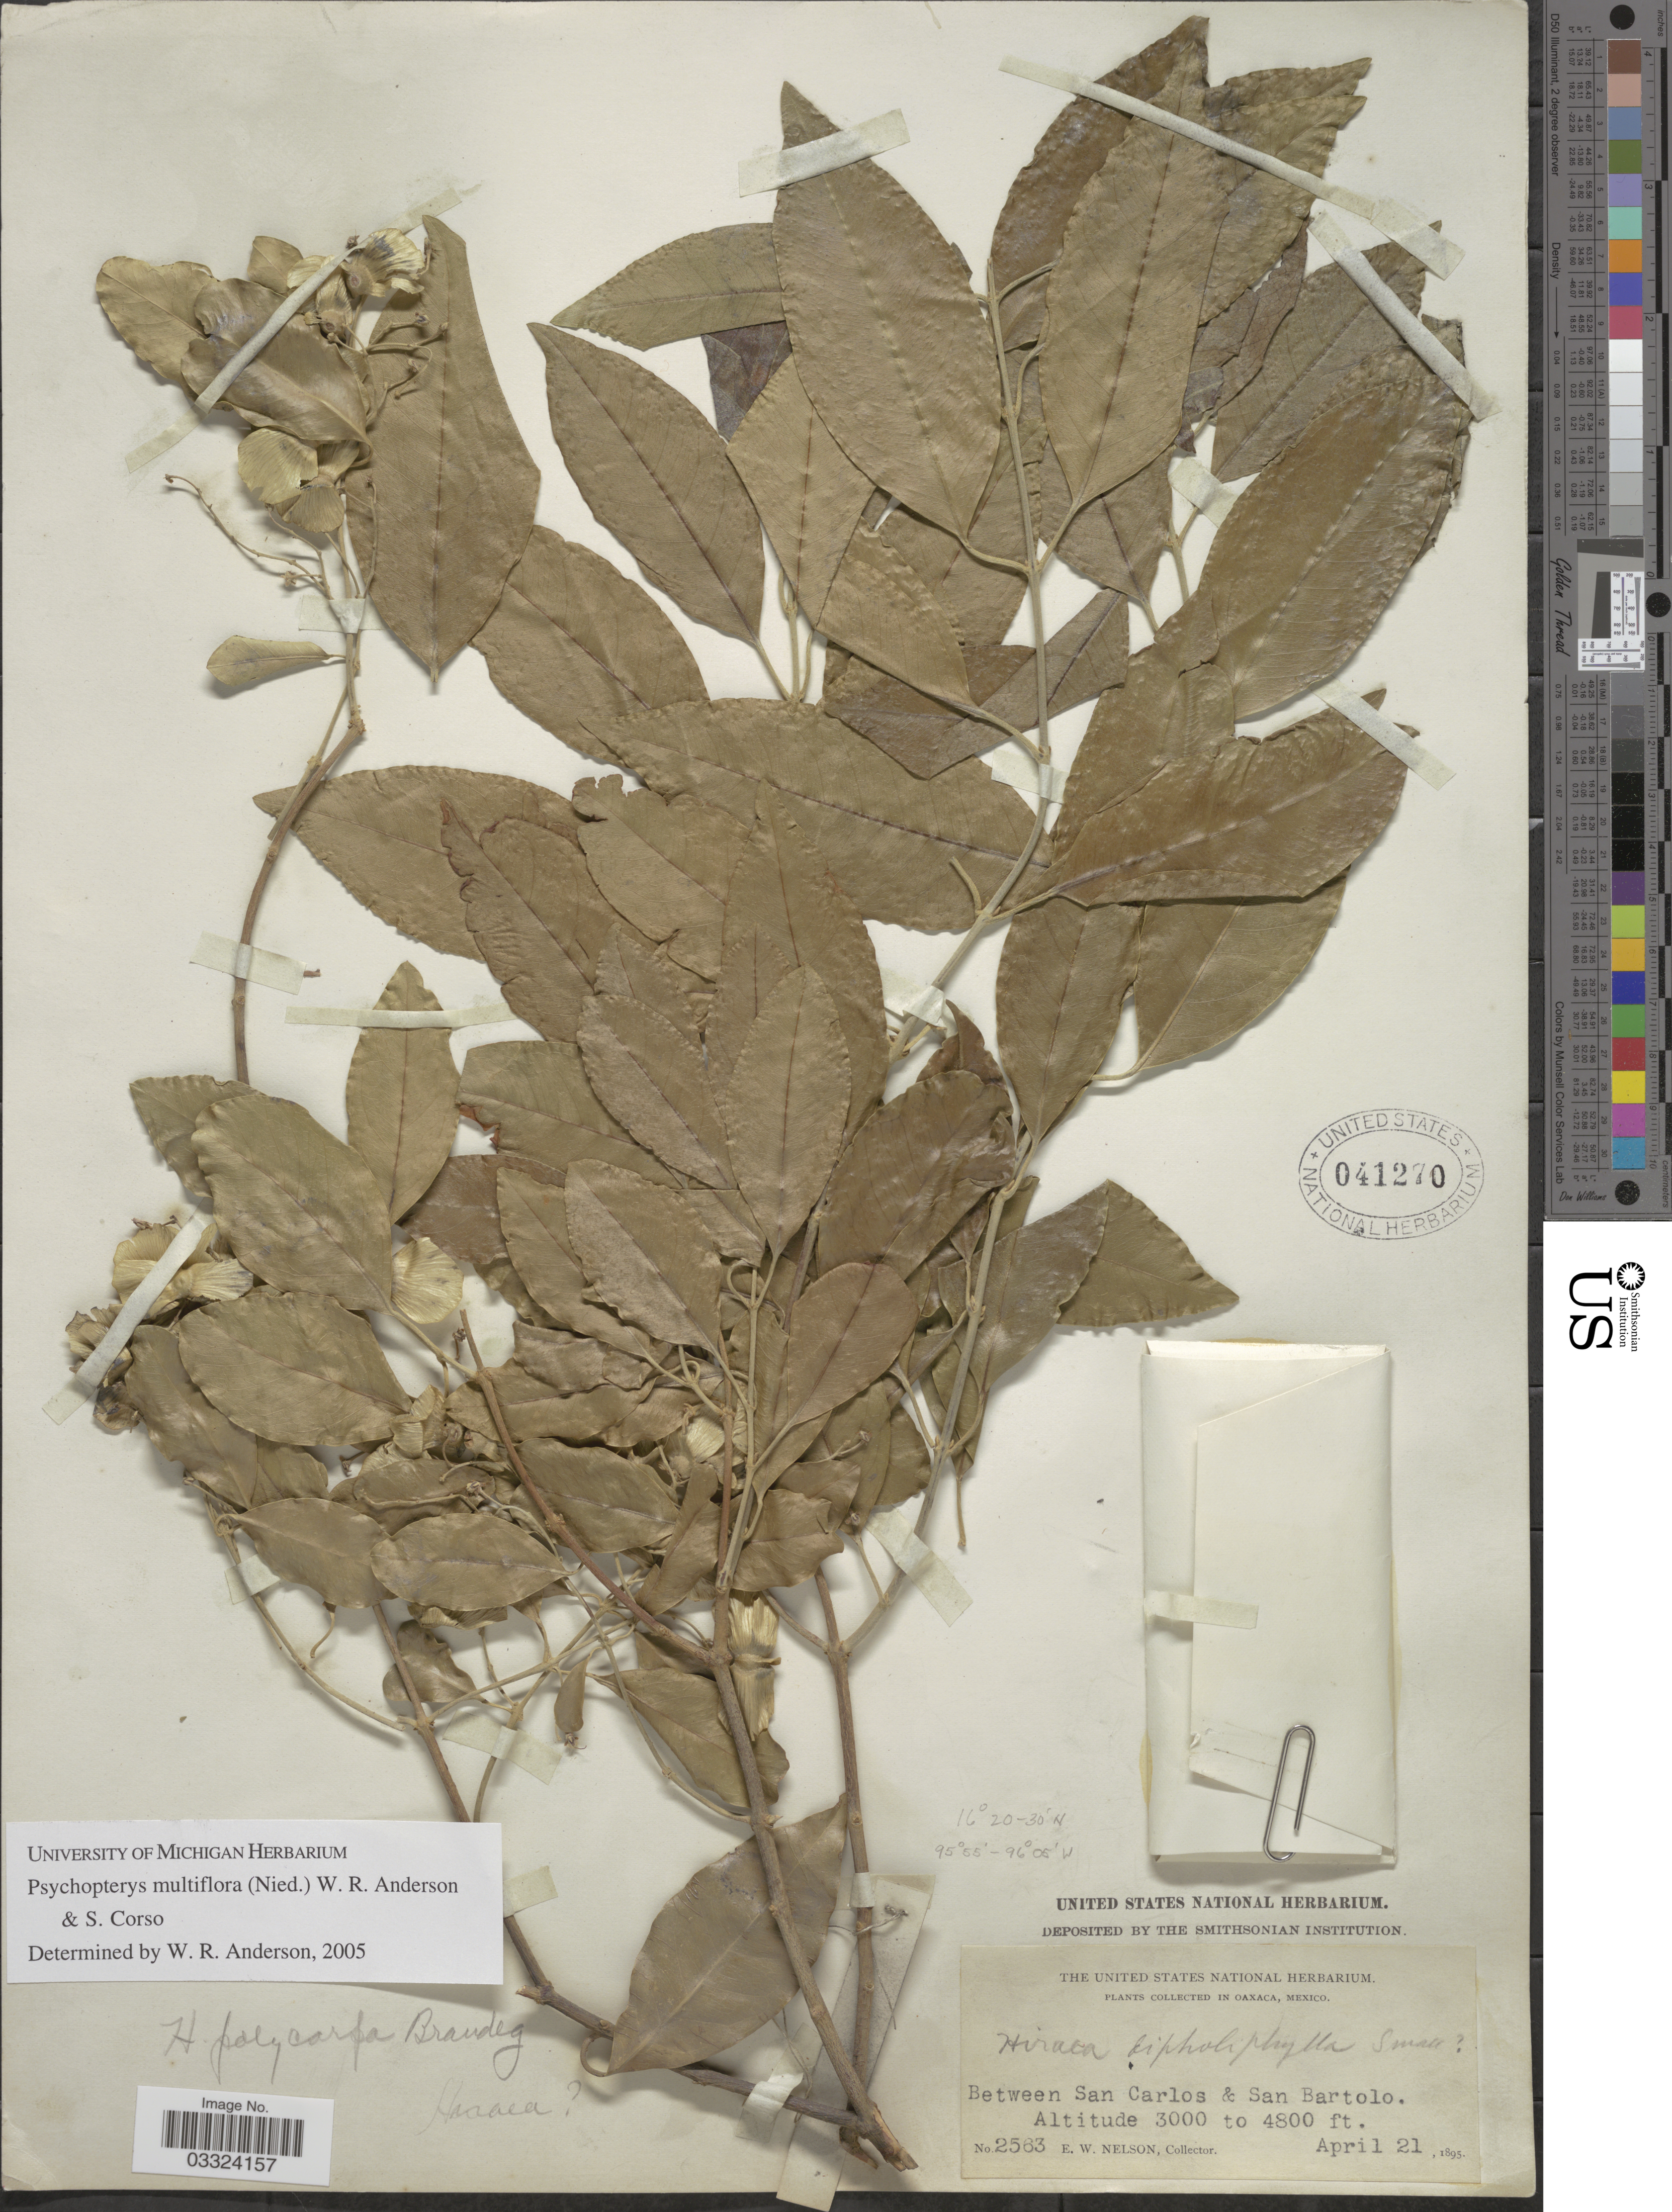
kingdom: Plantae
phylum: Tracheophyta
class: Magnoliopsida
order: Malpighiales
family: Malpighiaceae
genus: Psychopterys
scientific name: Psychopterys multiflora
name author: (Nied.) W.R. Anderson & Corso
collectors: E. W. Nelson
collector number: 2563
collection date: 1895-04-21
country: Mexico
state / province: Oaxaca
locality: Between San Carlos & San Bartolo.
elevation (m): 914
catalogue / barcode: US 41270